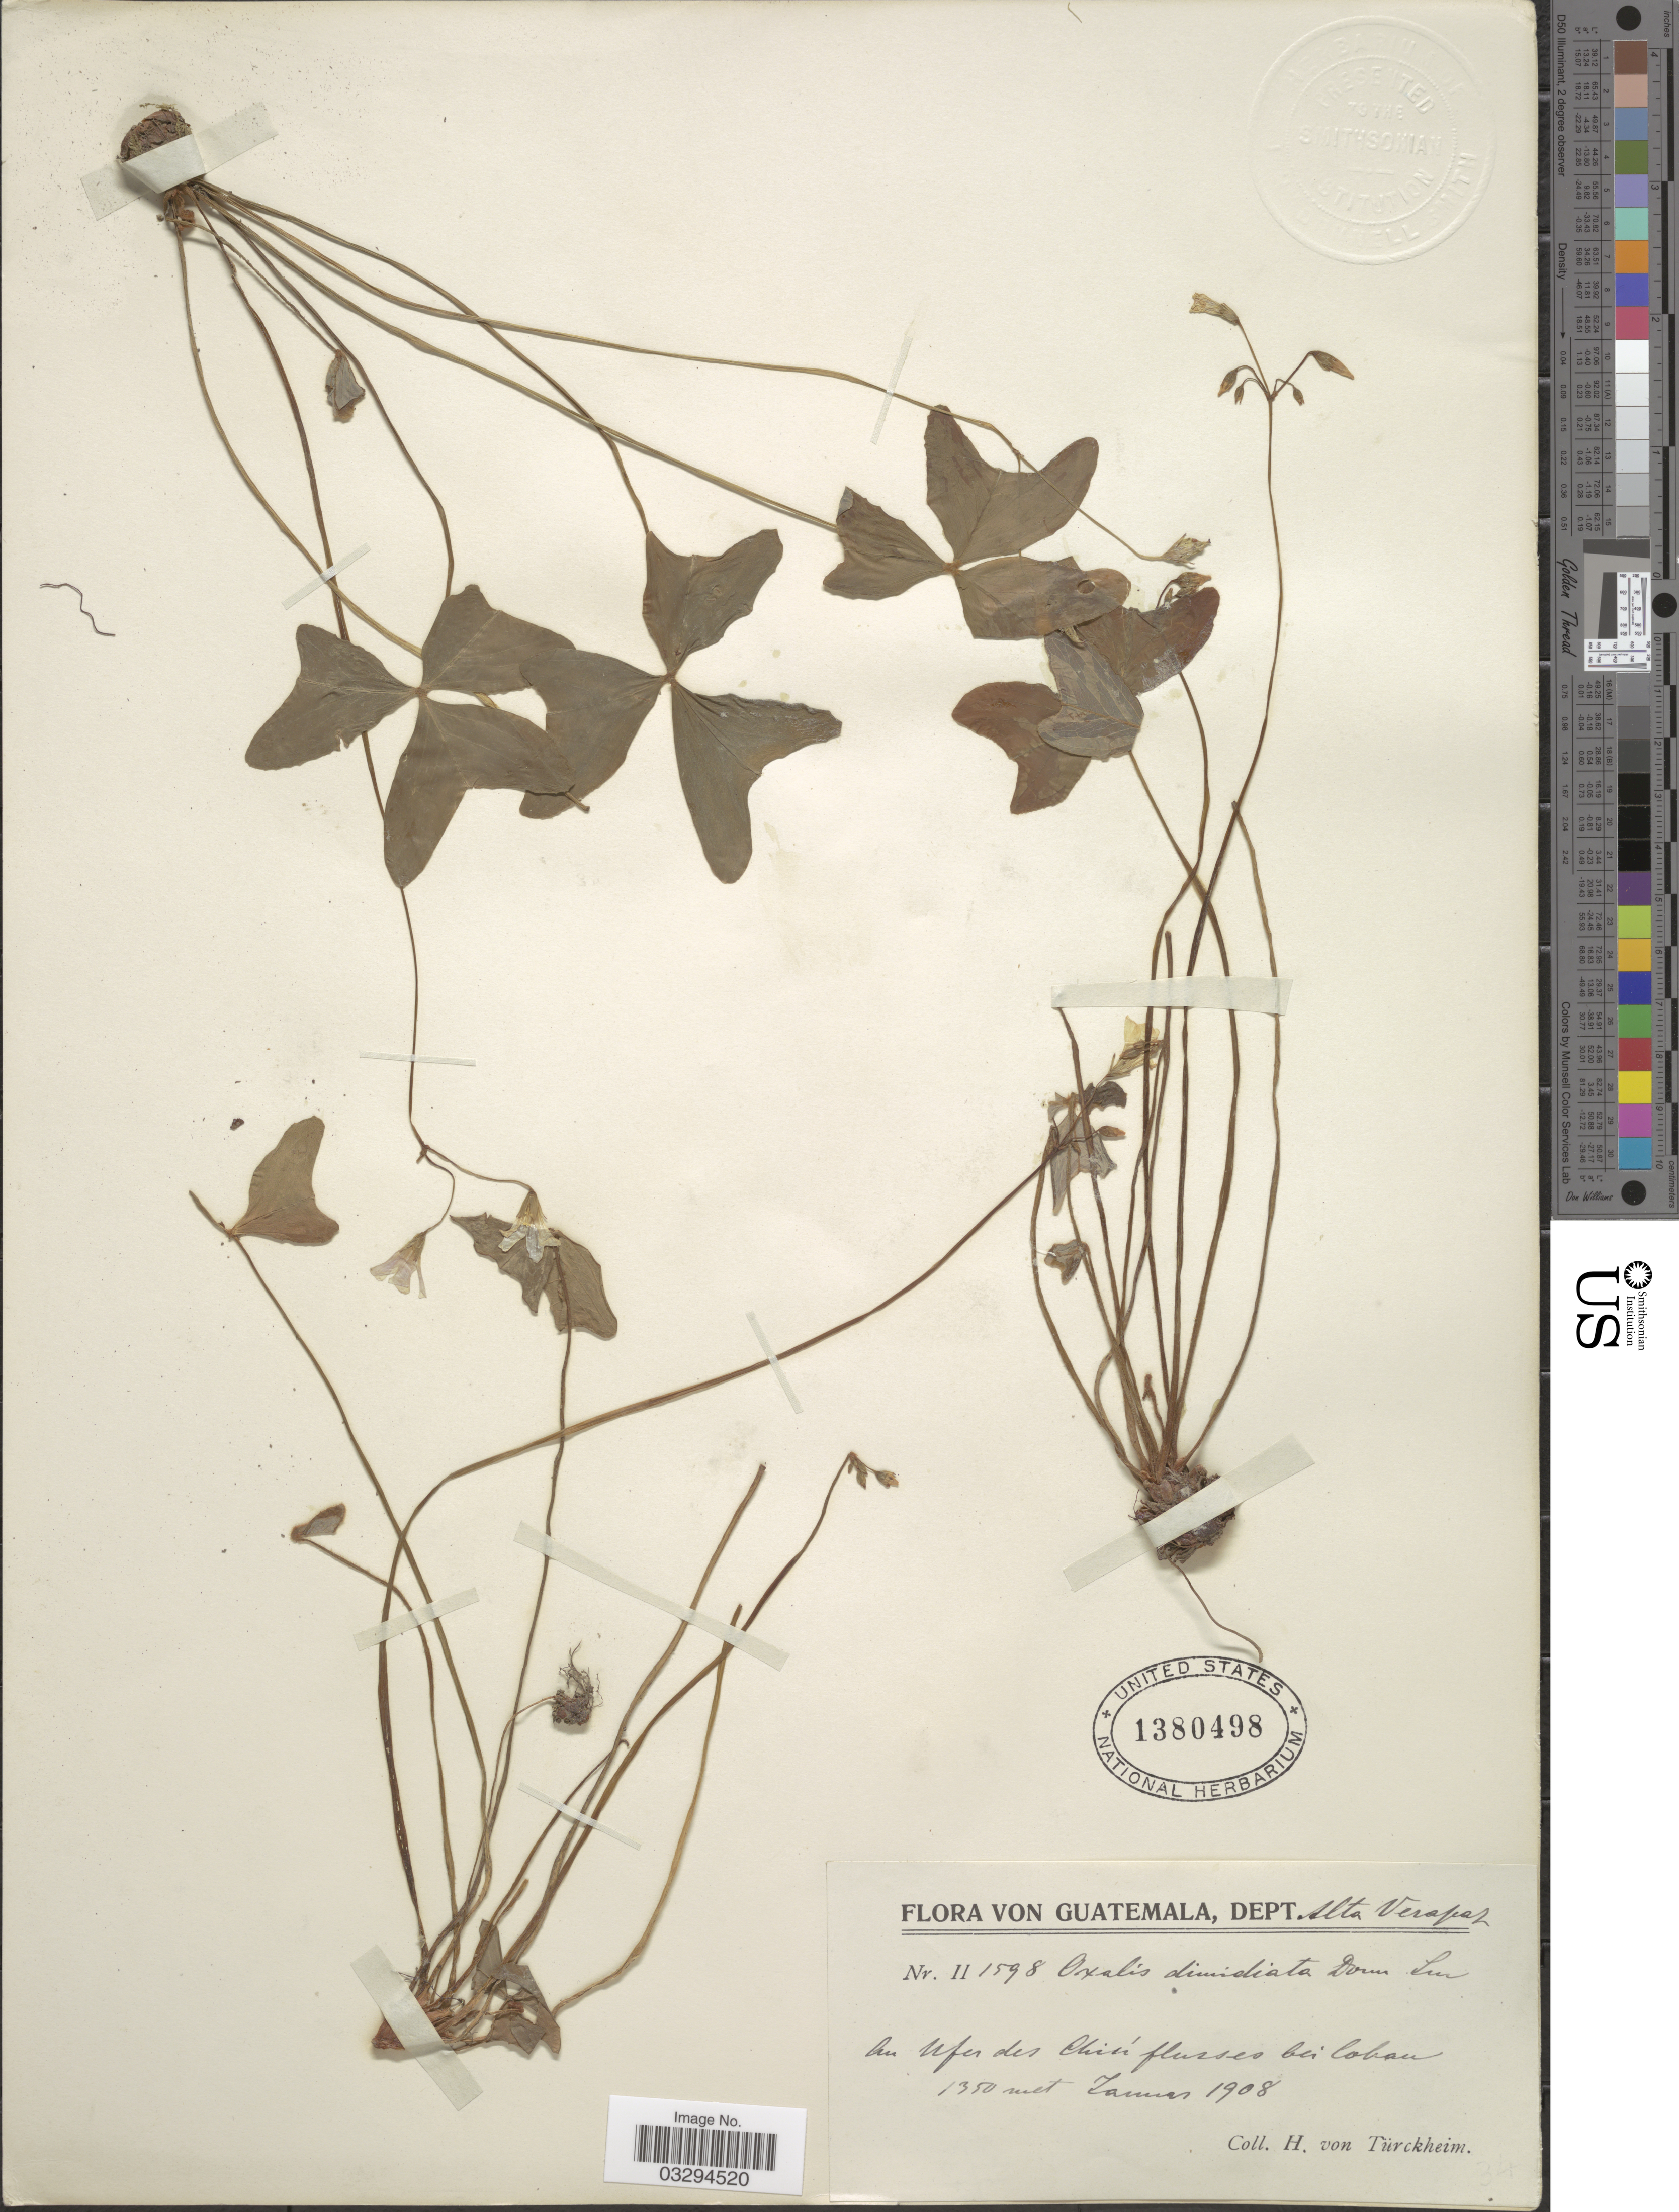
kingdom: Plantae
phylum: Tracheophyta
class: Magnoliopsida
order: Oxalidales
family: Oxalidaceae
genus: Oxalis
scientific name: Oxalis dimidiata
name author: Donn. Sm.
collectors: H. von Türckheim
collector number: II1598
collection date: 1908-06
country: Guatemala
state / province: Alta Verapaz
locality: Dept. Alta Verapaz, Au Ufer des Chiú flusses bei Coban.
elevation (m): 1350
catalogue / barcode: US 1380498